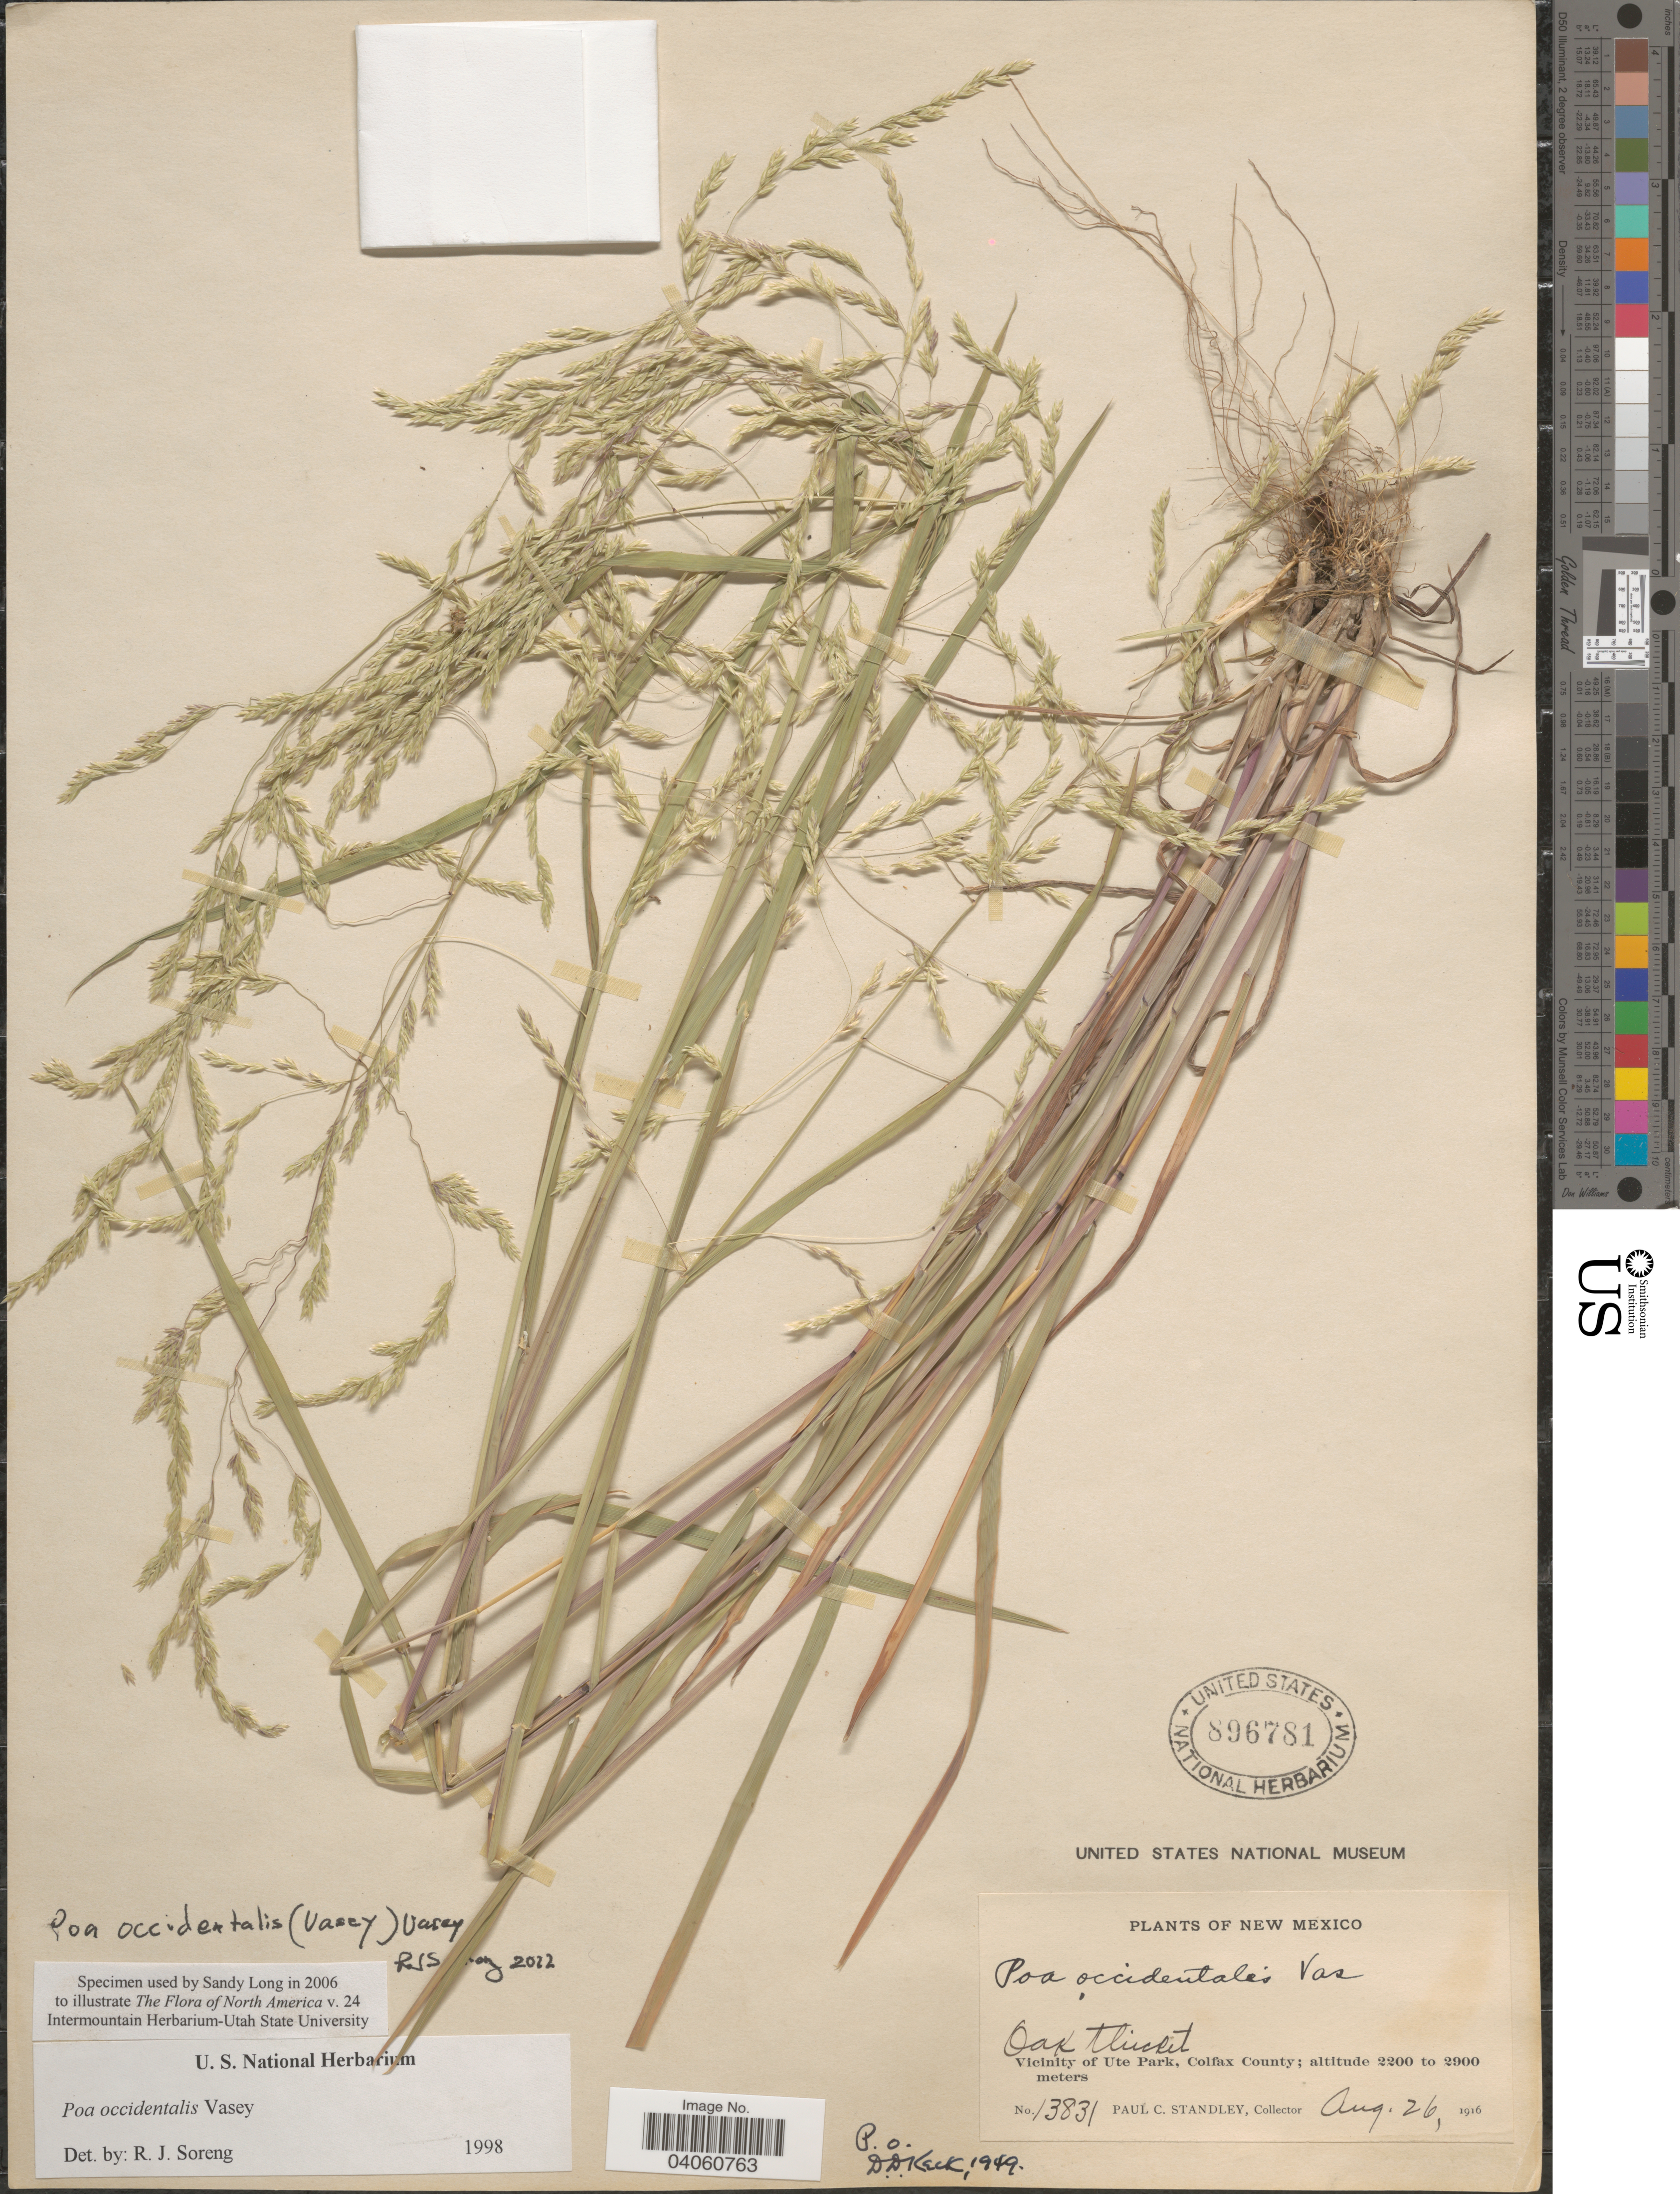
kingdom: Plantae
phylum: Tracheophyta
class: Liliopsida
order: Poales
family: Poaceae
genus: Poa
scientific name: Poa occidentalis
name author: (Vasey) Vasey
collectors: P. C. Standley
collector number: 13831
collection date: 1916-08-26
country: United States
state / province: New Mexico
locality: Vicinity of Ute Park, Colfax County.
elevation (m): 2200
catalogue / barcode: US 896781